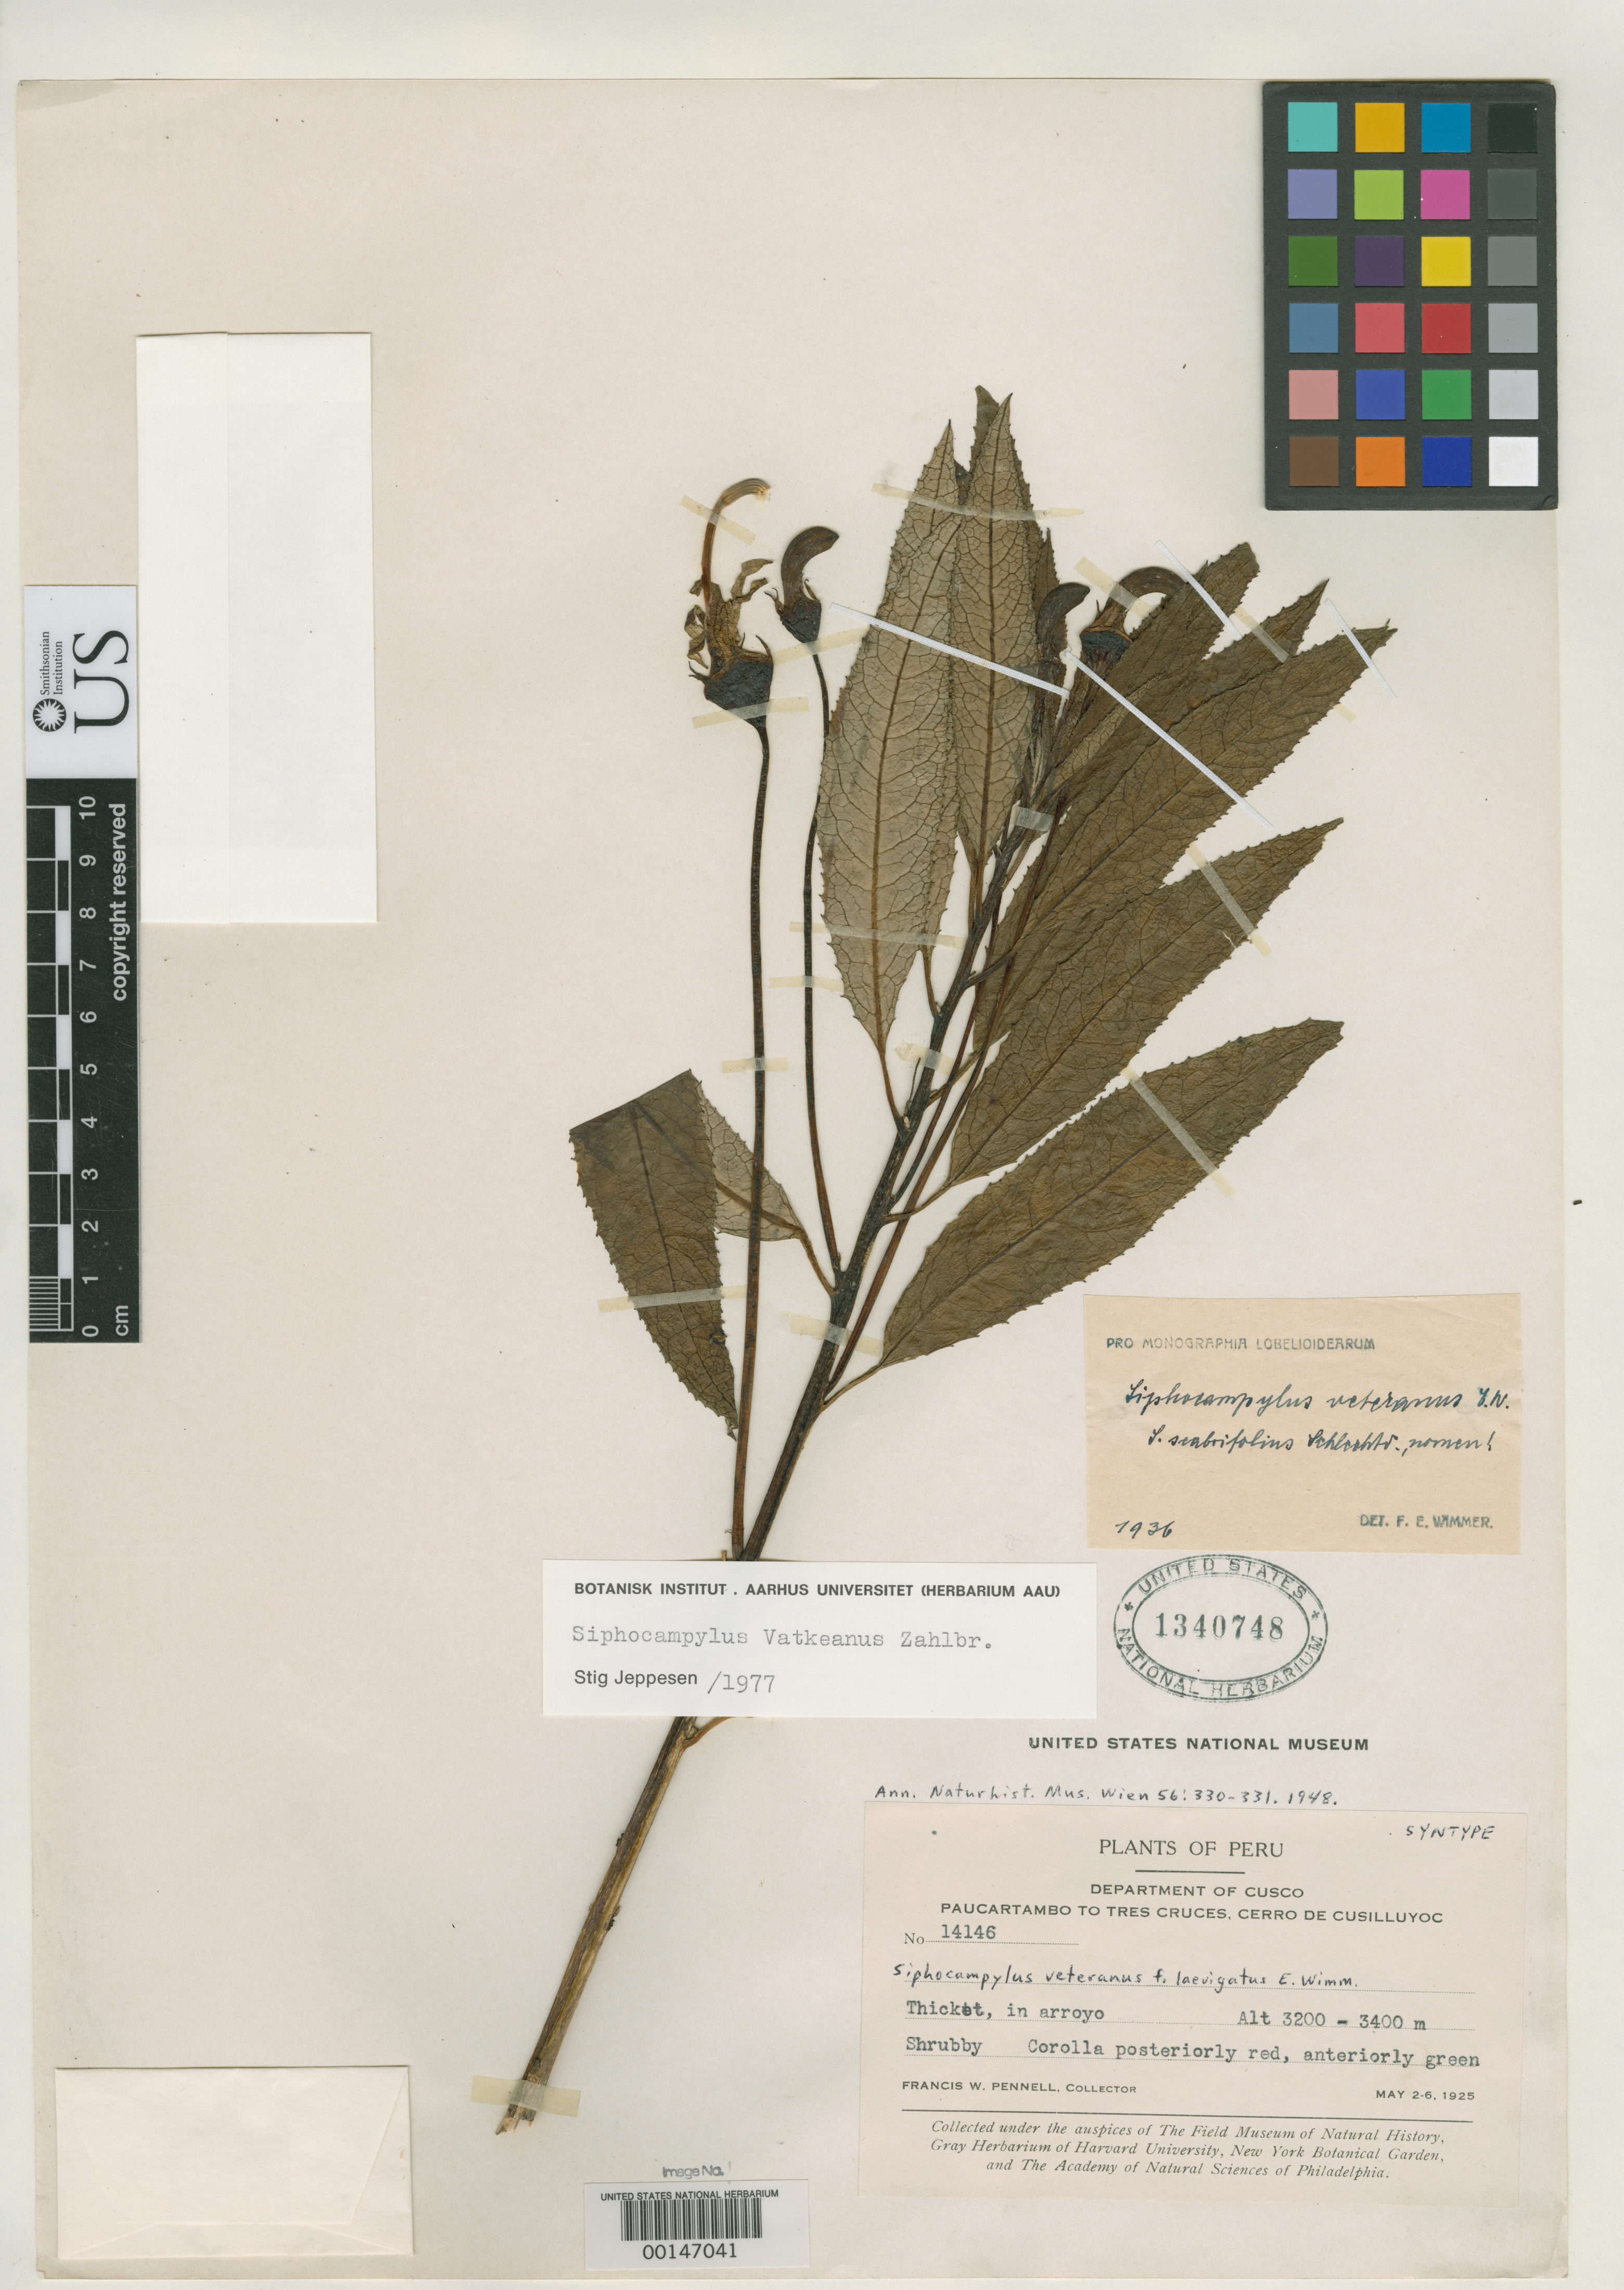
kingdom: Plantae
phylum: Tracheophyta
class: Magnoliopsida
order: Asterales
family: Campanulaceae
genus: Siphocampylus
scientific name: Siphocampylus veteranus f. laevigatus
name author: E. Wimm.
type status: Syntype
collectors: F. W. Pennell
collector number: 14146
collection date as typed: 02 May 1925 to 06 May 1925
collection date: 1925-05-02/1925-05-06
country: Peru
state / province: Cusco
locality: Paucartambo to Tres Cruces, Cerro de Cusilluyoc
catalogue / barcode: US 1340748